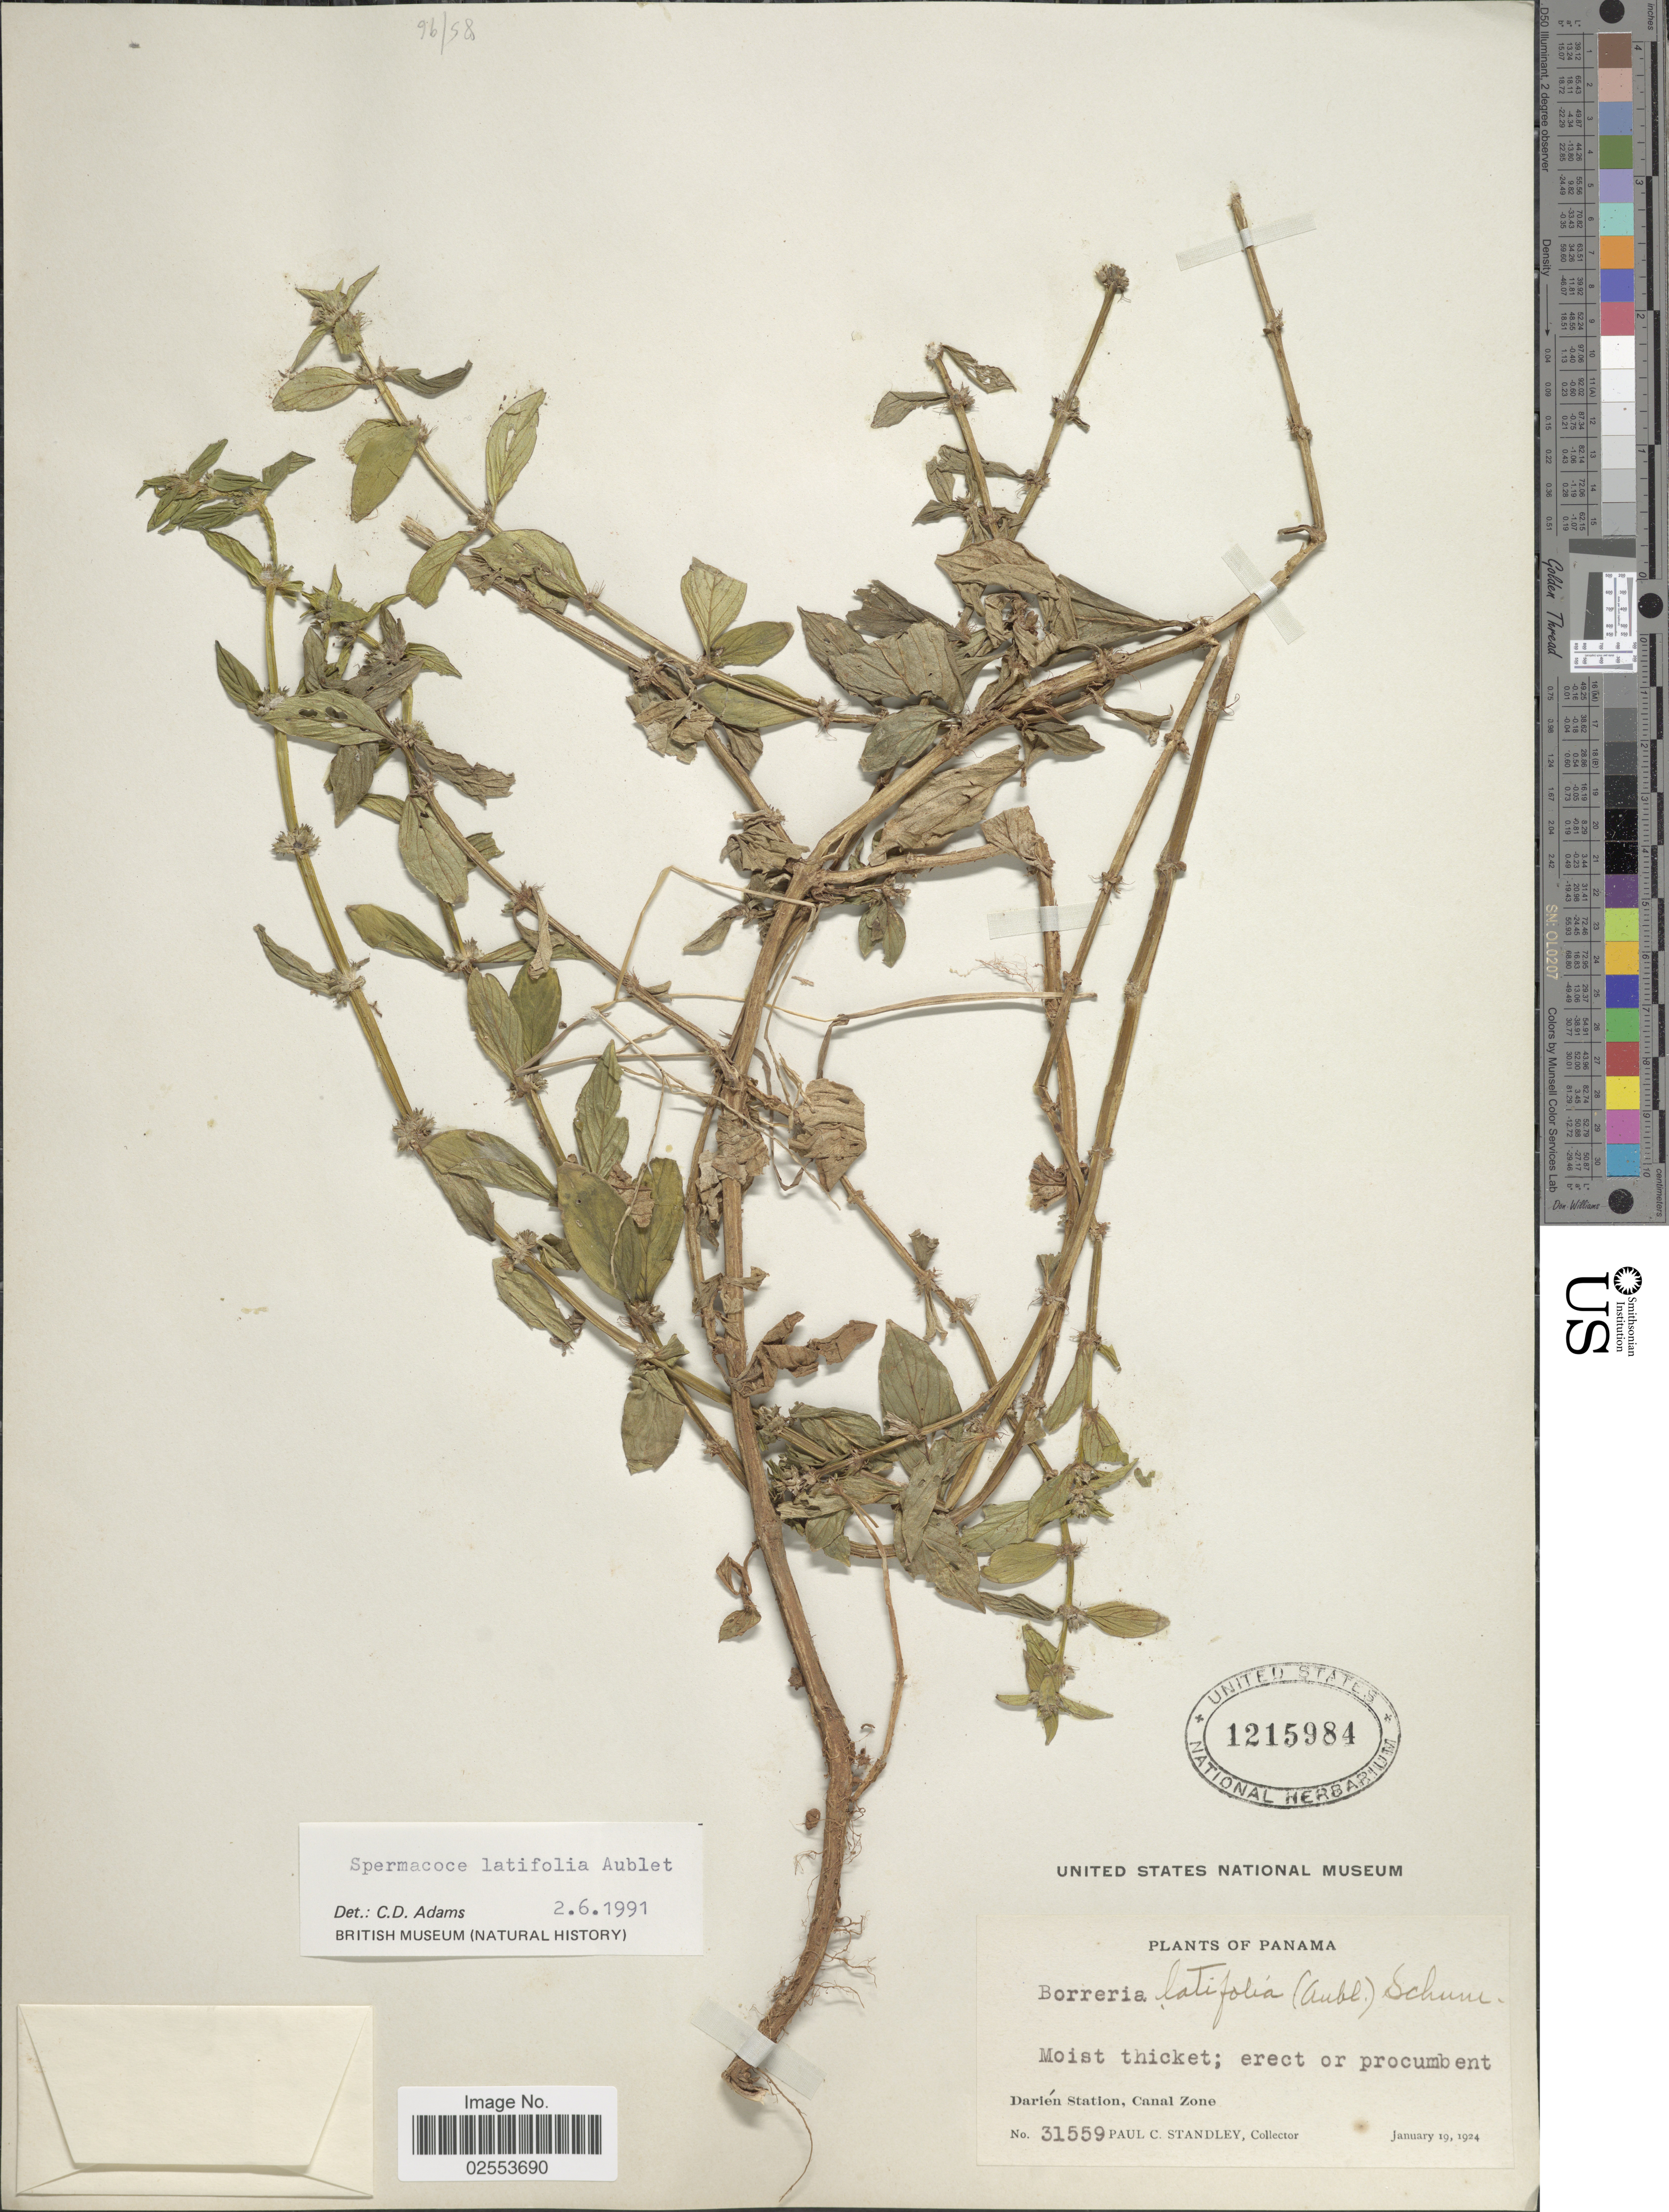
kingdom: Plantae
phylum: Tracheophyta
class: Magnoliopsida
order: Gentianales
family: Rubiaceae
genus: Spermacoce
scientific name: Spermacoce latifolia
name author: Aubl.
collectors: P. C. Standley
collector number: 31559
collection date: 1924-01-19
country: Panama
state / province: Colón / Panamá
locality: Moist thicket, Darien Station, Canal Zone.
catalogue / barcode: US 1215984